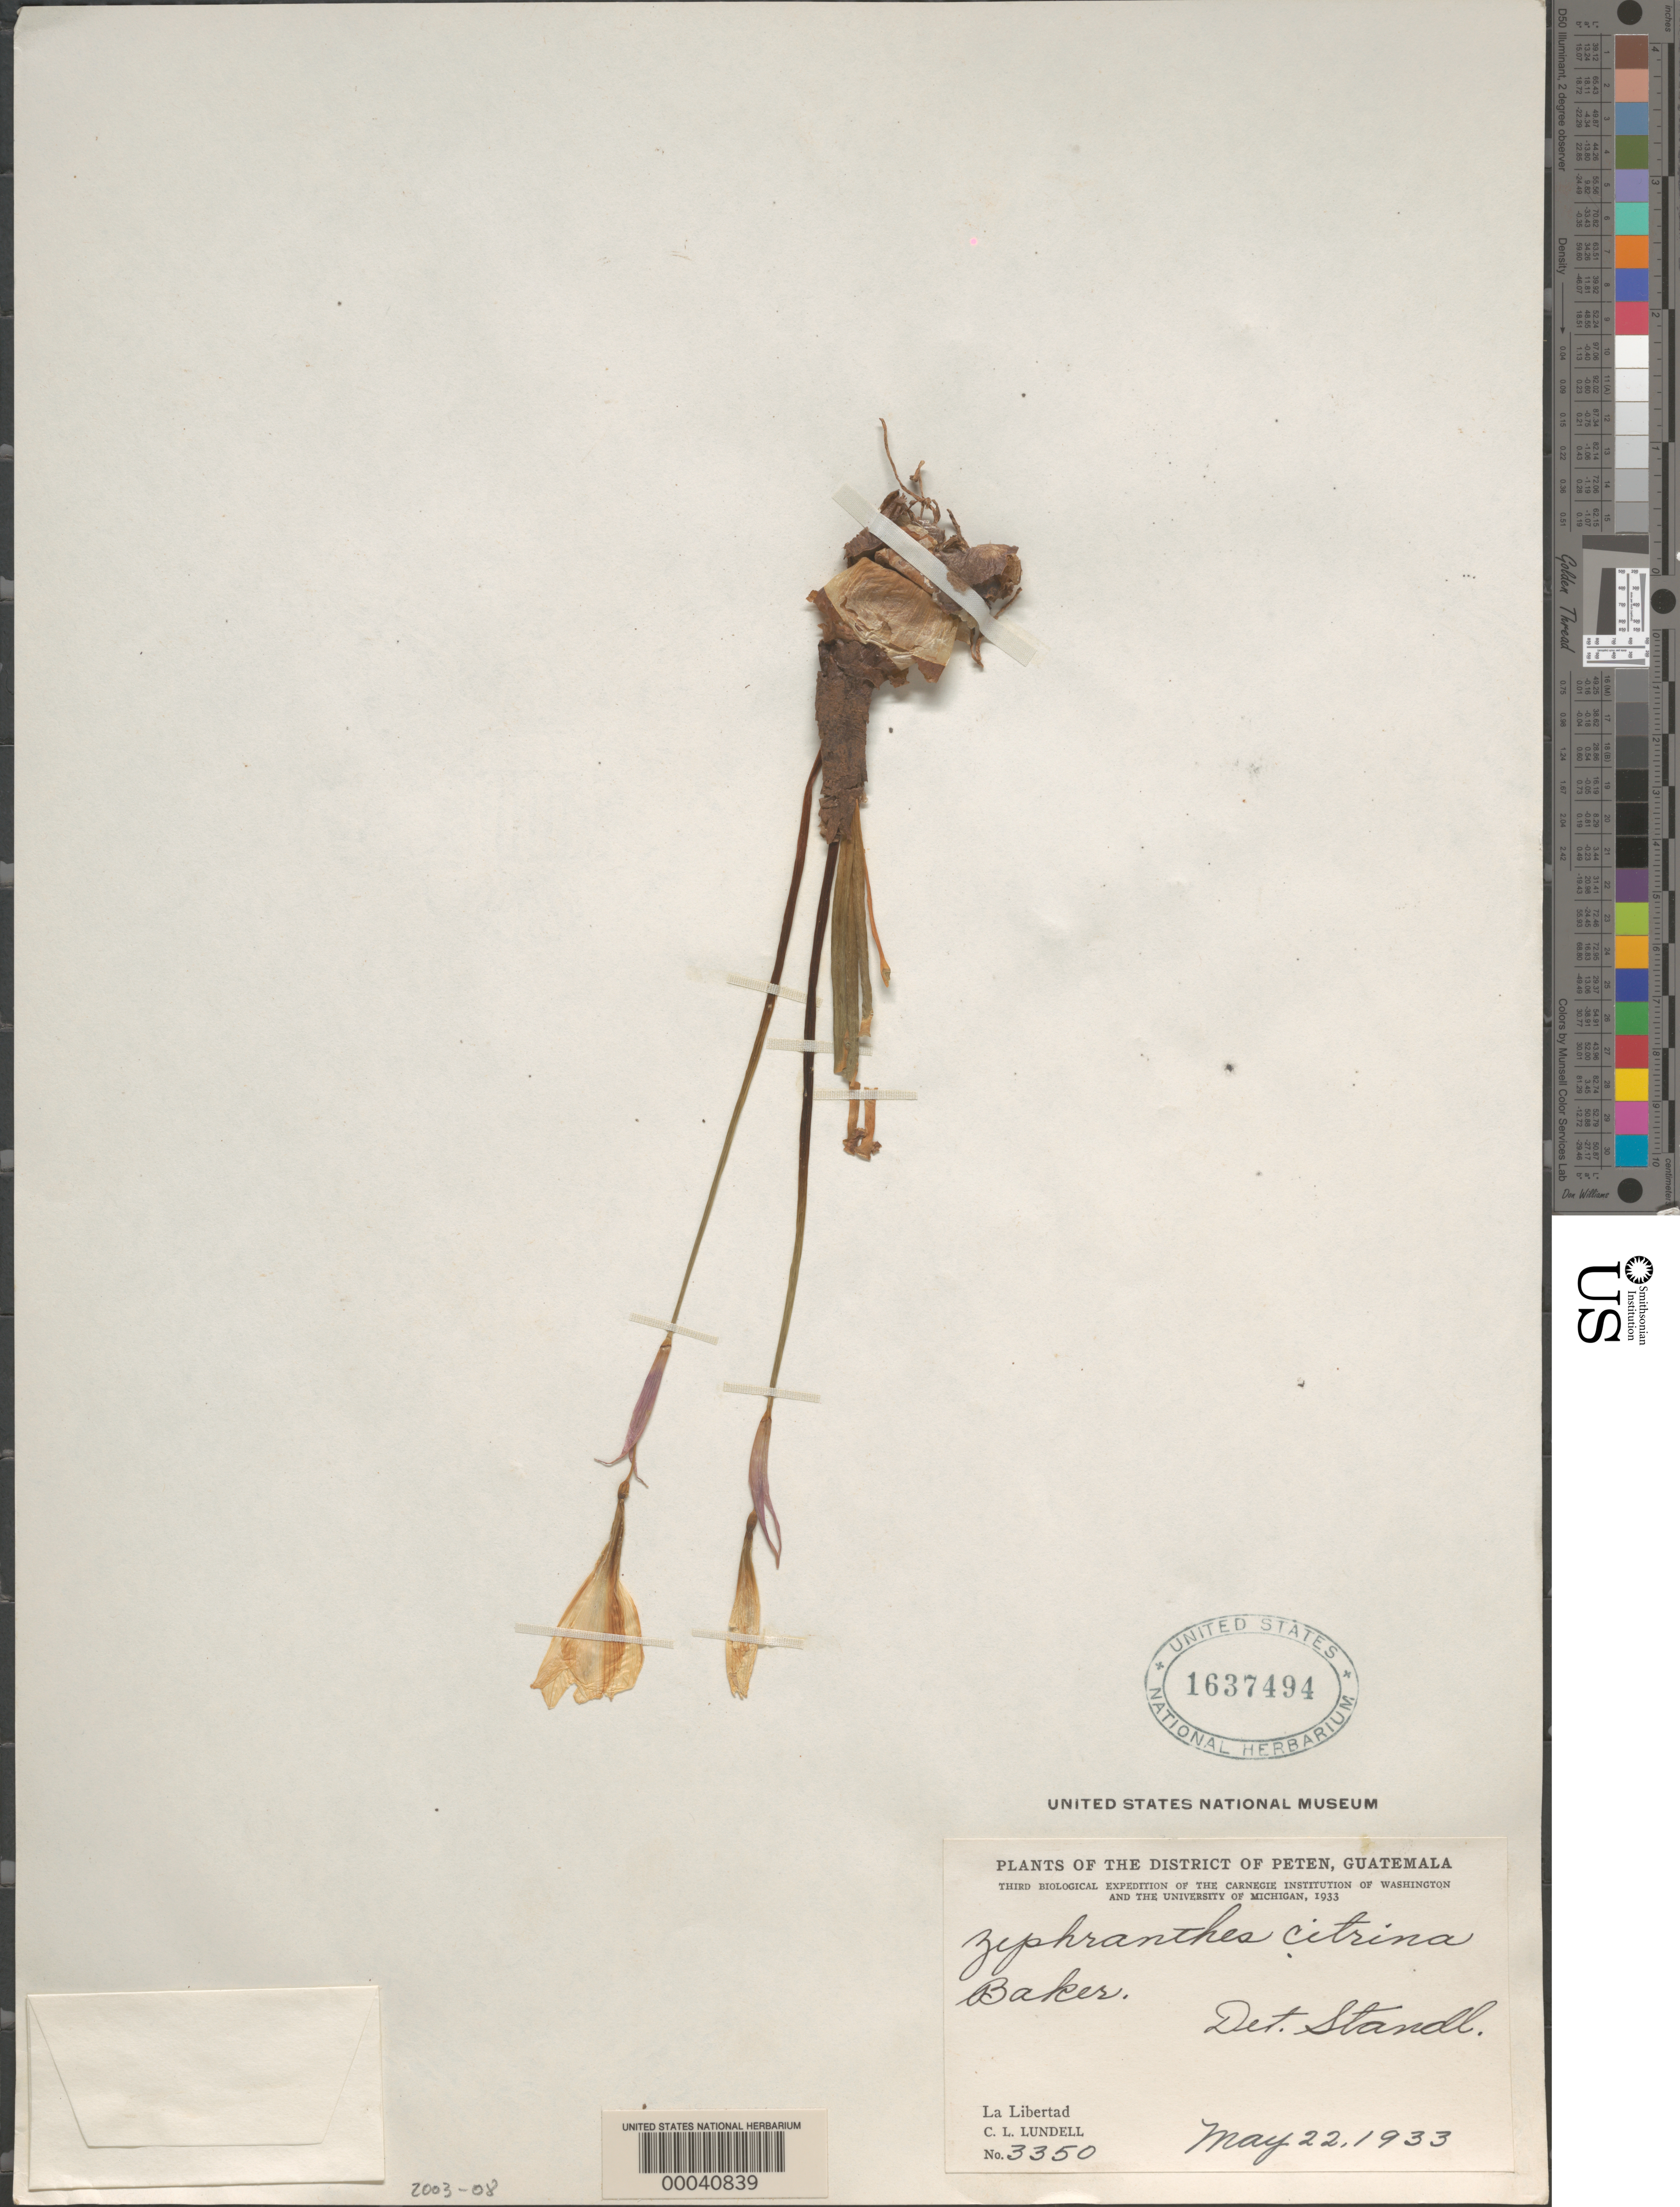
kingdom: Plantae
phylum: Tracheophyta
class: Liliopsida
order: Asparagales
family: Amaryllidaceae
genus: Zephyranthes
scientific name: Zephyranthes sp.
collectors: C. L. Lundell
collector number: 3350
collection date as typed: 22 May 1933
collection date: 1933-05-22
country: Guatemala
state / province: El Petén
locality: La Libertad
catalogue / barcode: US 1637494